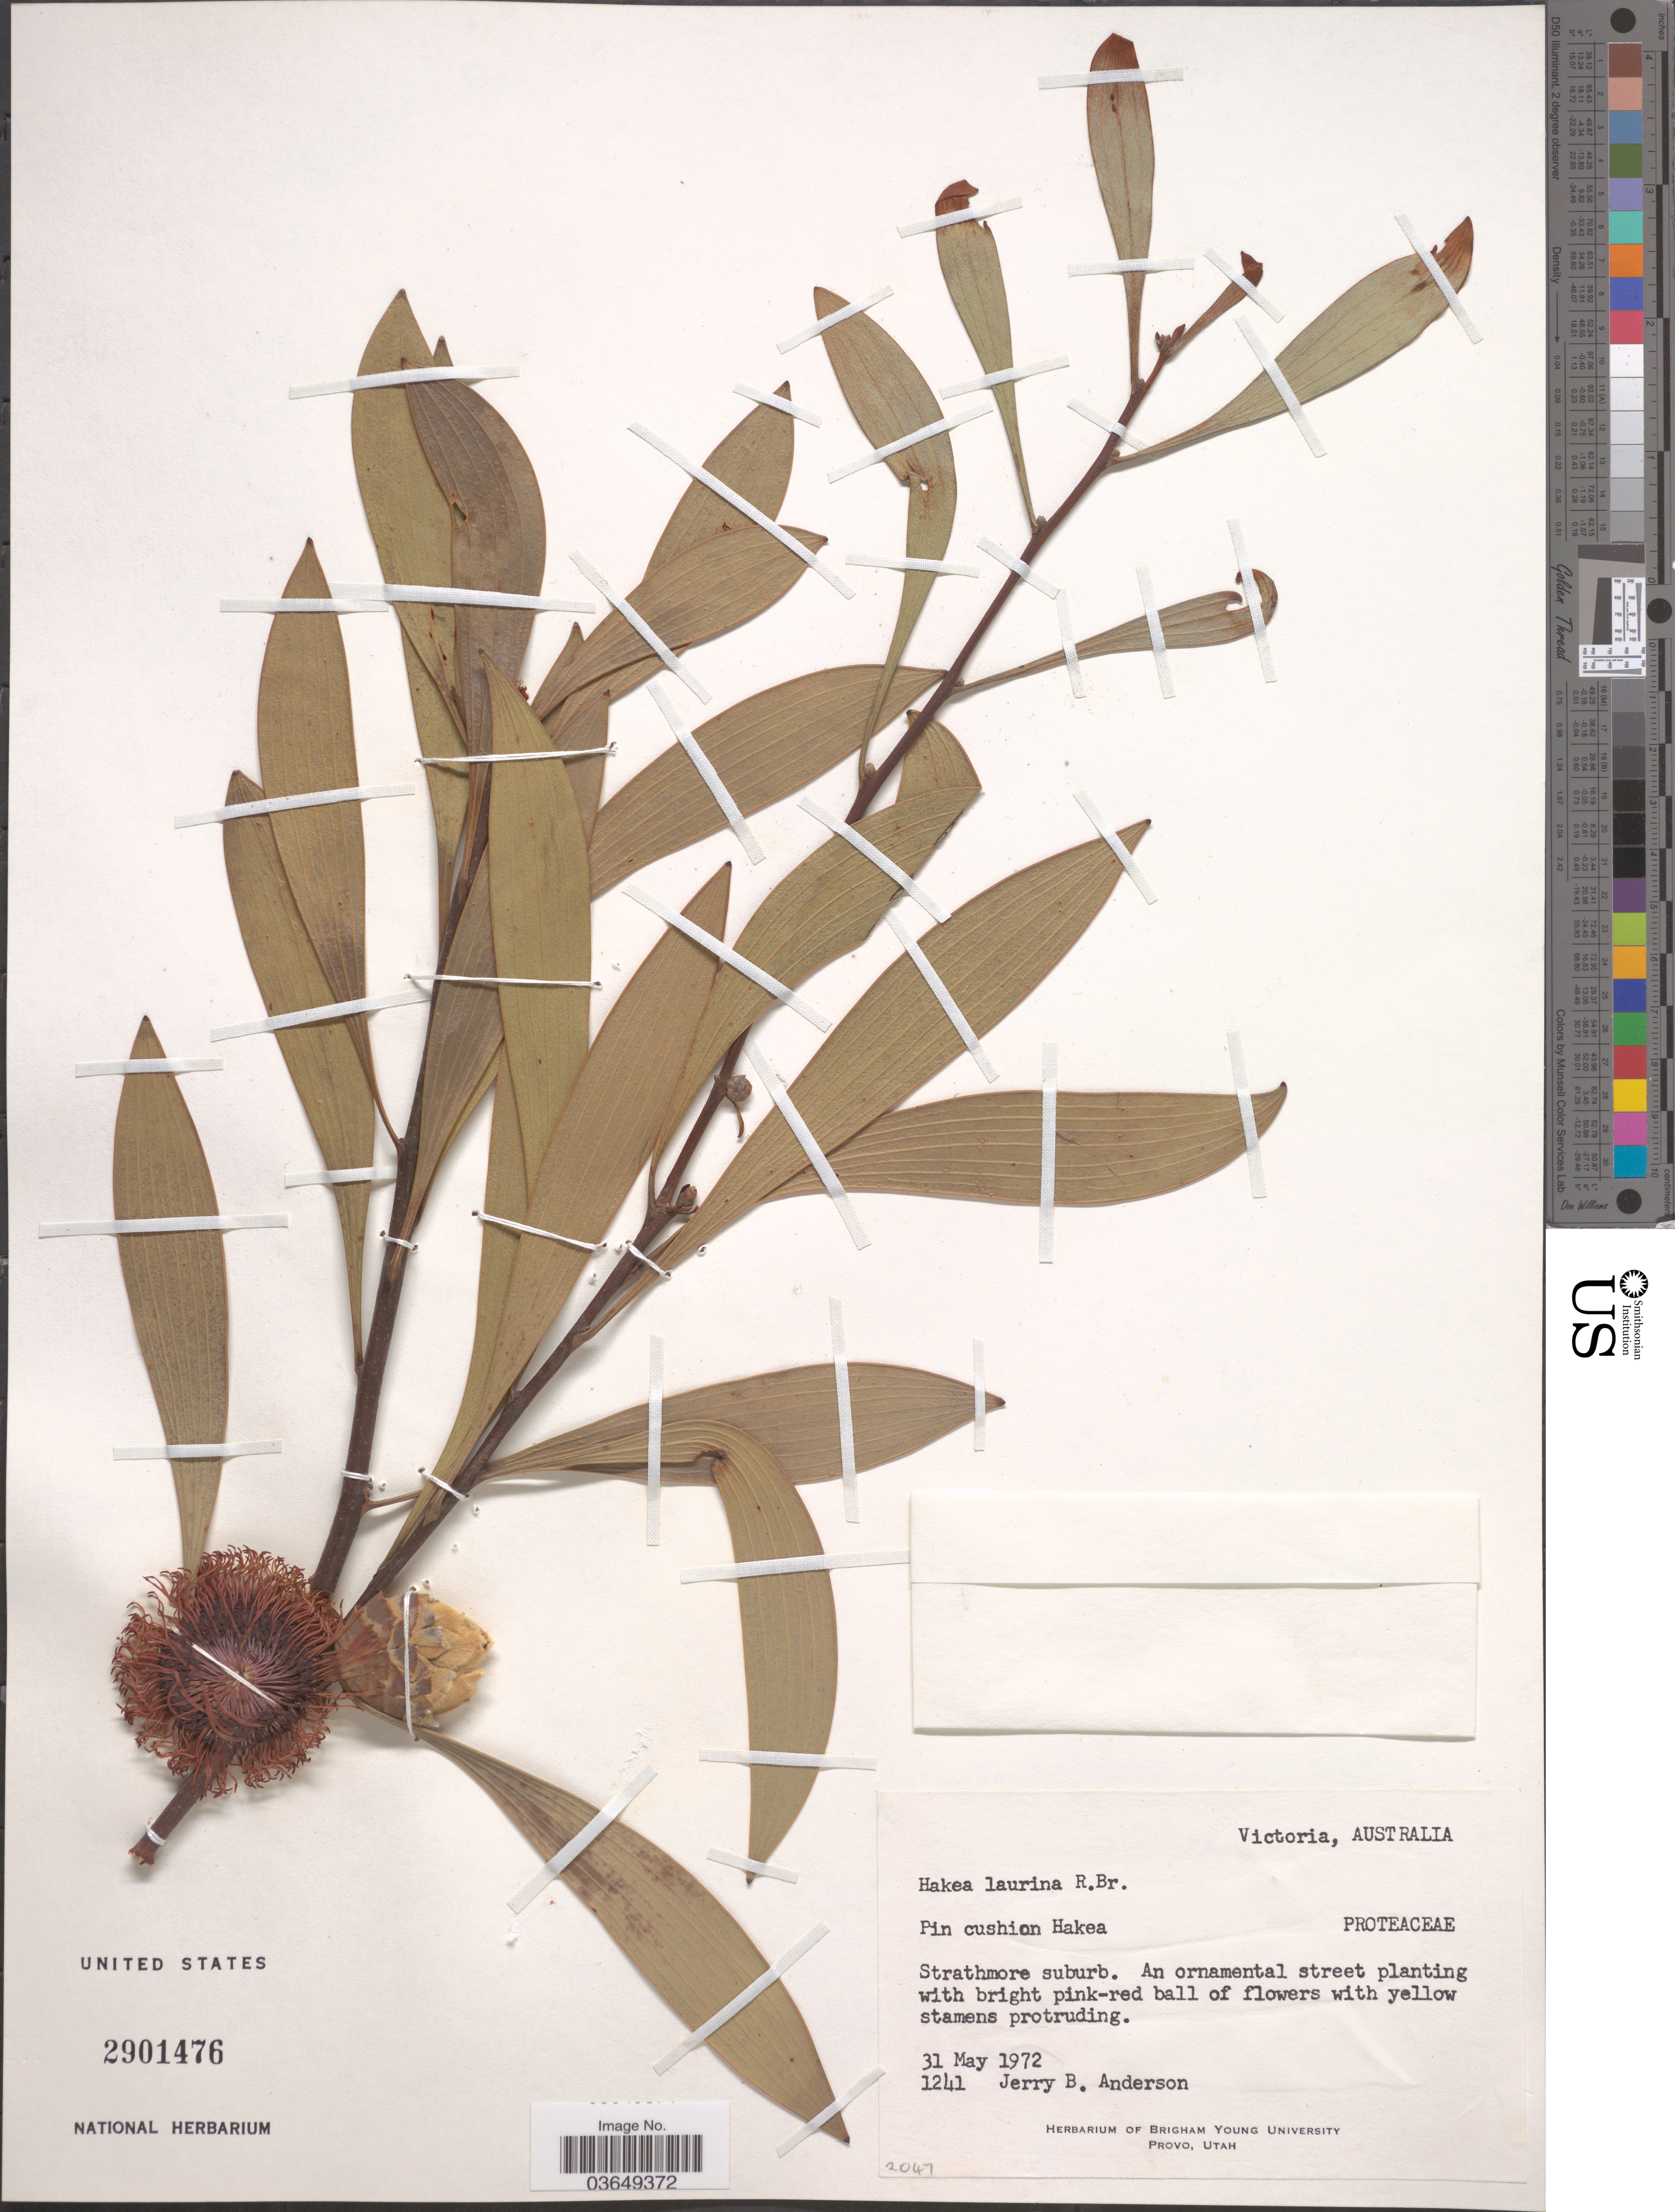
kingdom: Plantae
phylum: Tracheophyta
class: Magnoliopsida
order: Proteales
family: Proteaceae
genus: Hakea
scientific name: Hakea laurina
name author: R. Br.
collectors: J. B. Anderson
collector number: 1241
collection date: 1972-05-31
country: Australia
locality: Victoria. Strathmore suburb.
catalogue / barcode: US 2901476